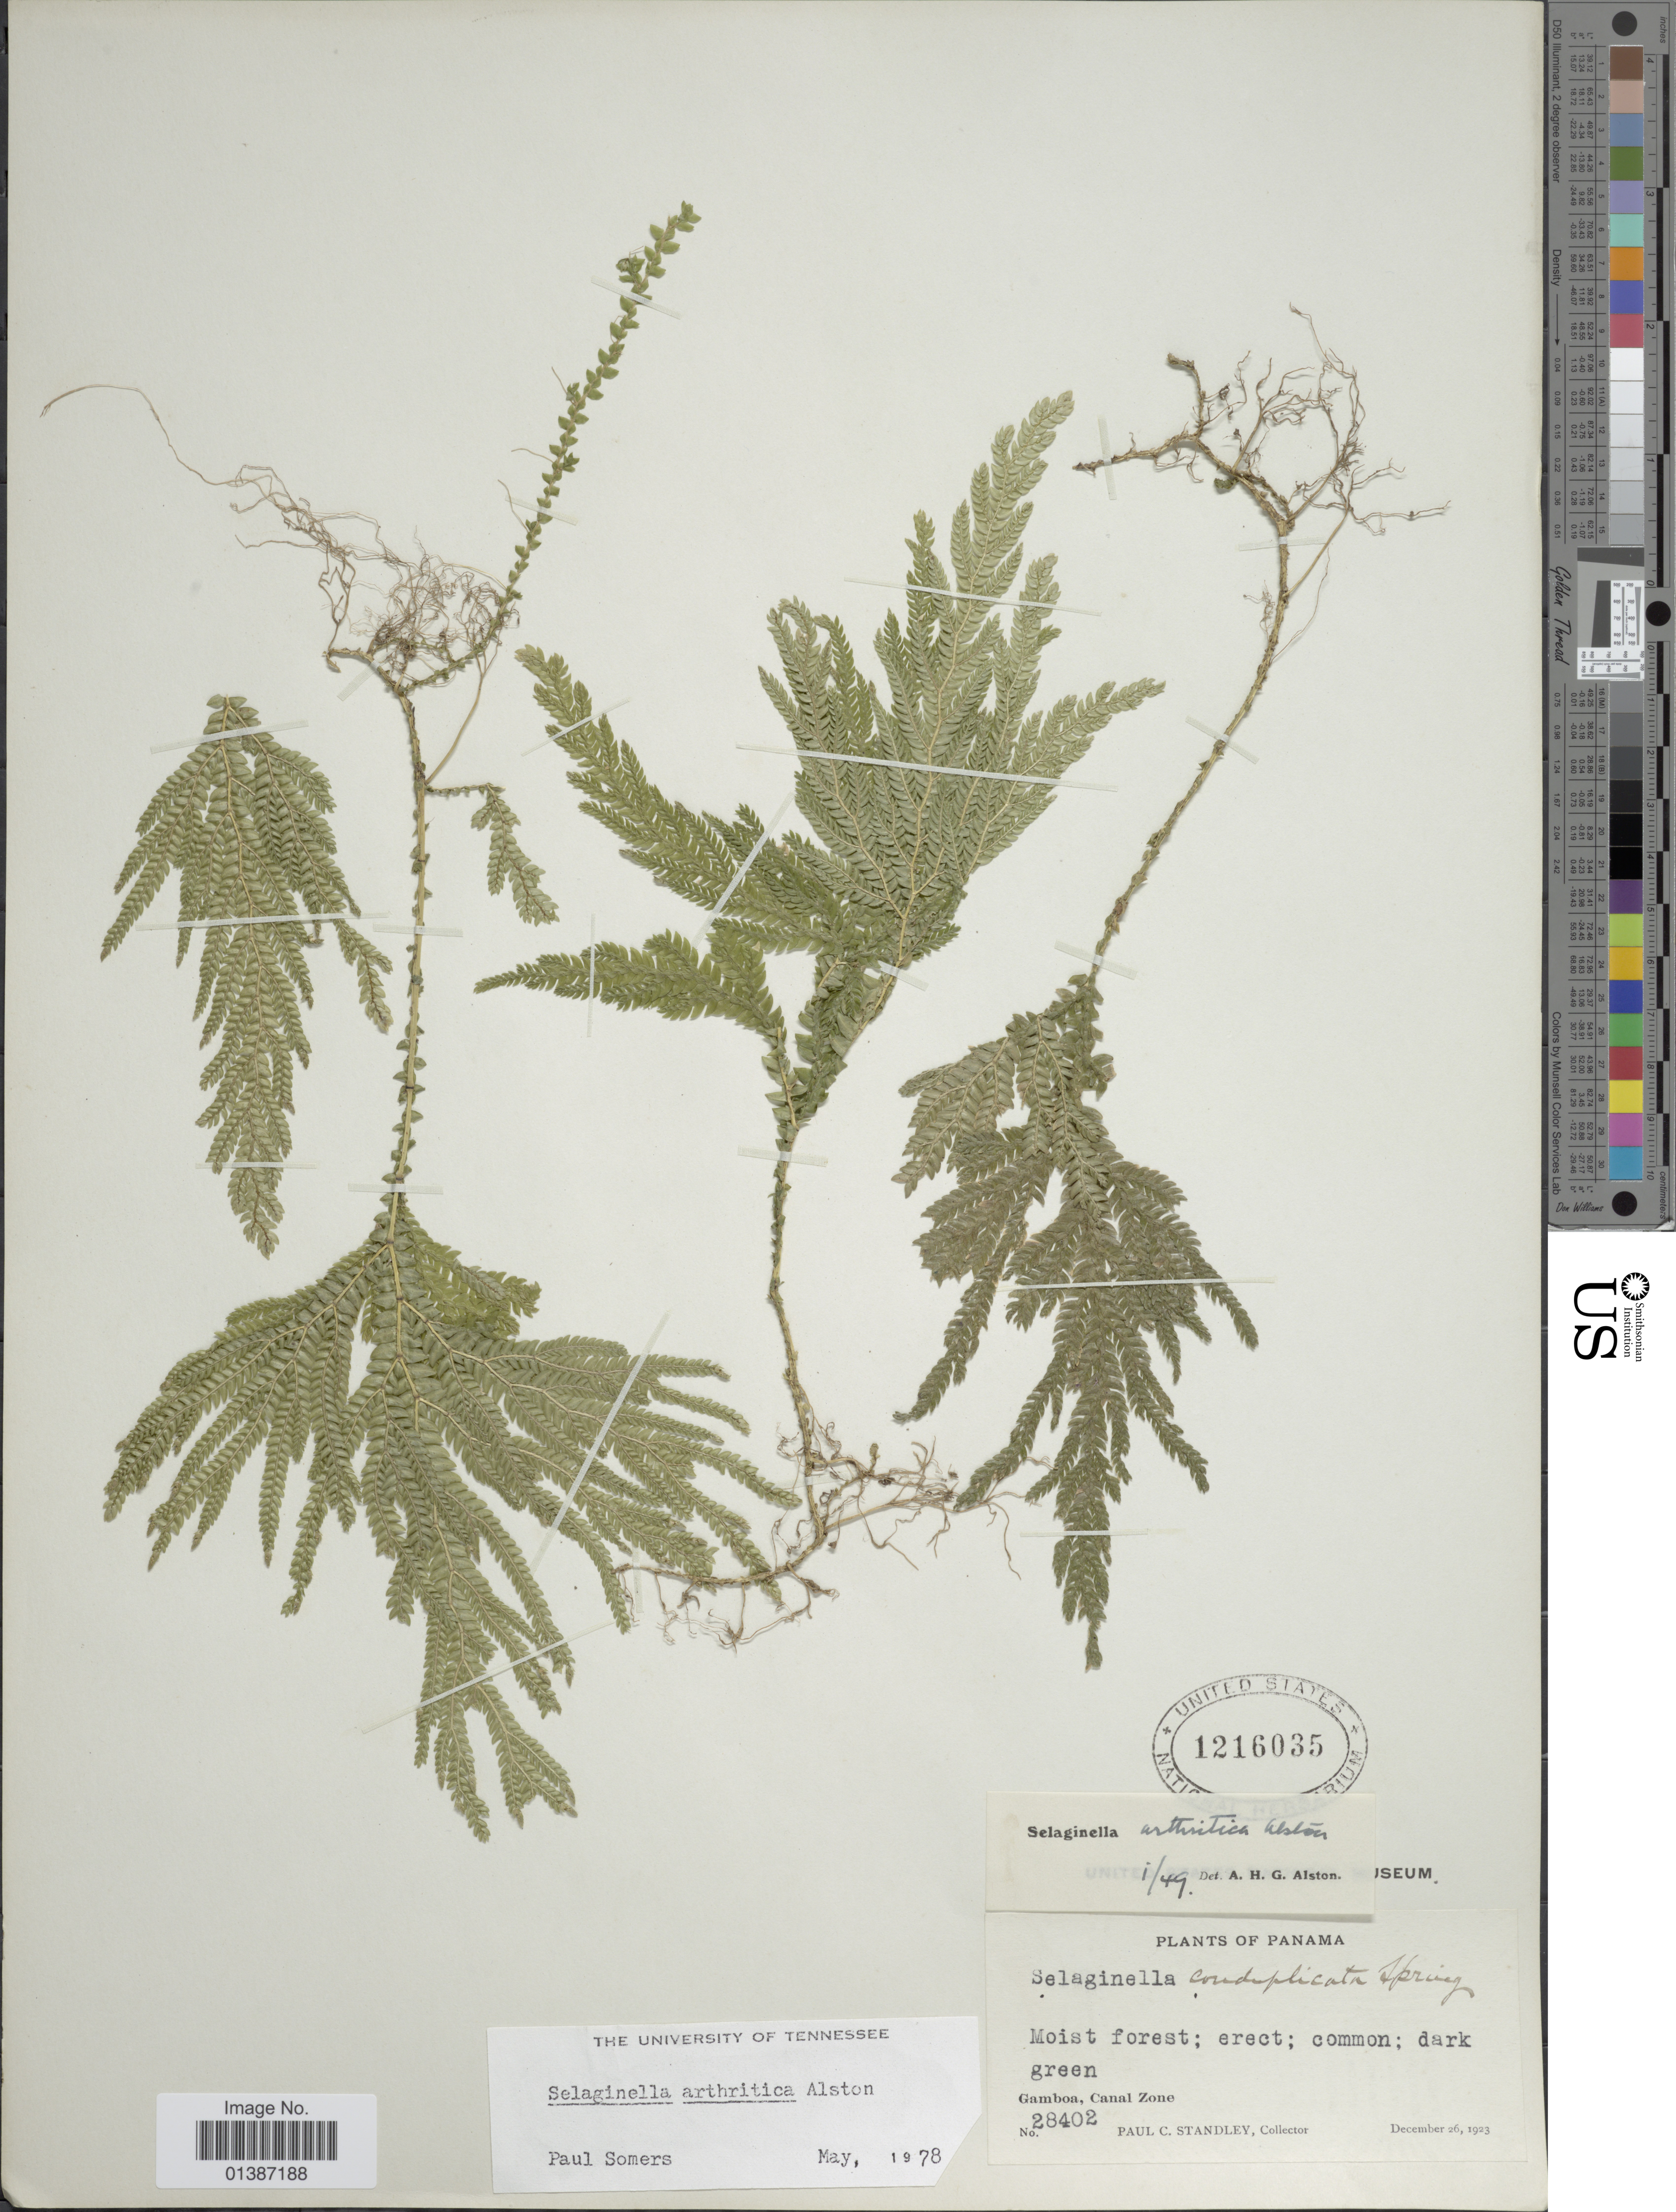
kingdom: Plantae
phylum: Tracheophyta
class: Lycopodiopsida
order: Selaginellales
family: Selaginellaceae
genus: Selaginella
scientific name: Selaginella arthritica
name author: Alston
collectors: P. C. Standley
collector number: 28402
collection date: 1923-12-26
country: Panama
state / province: Colón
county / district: Canal Zone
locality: Gamboa, Canal Zone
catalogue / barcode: US 1216035